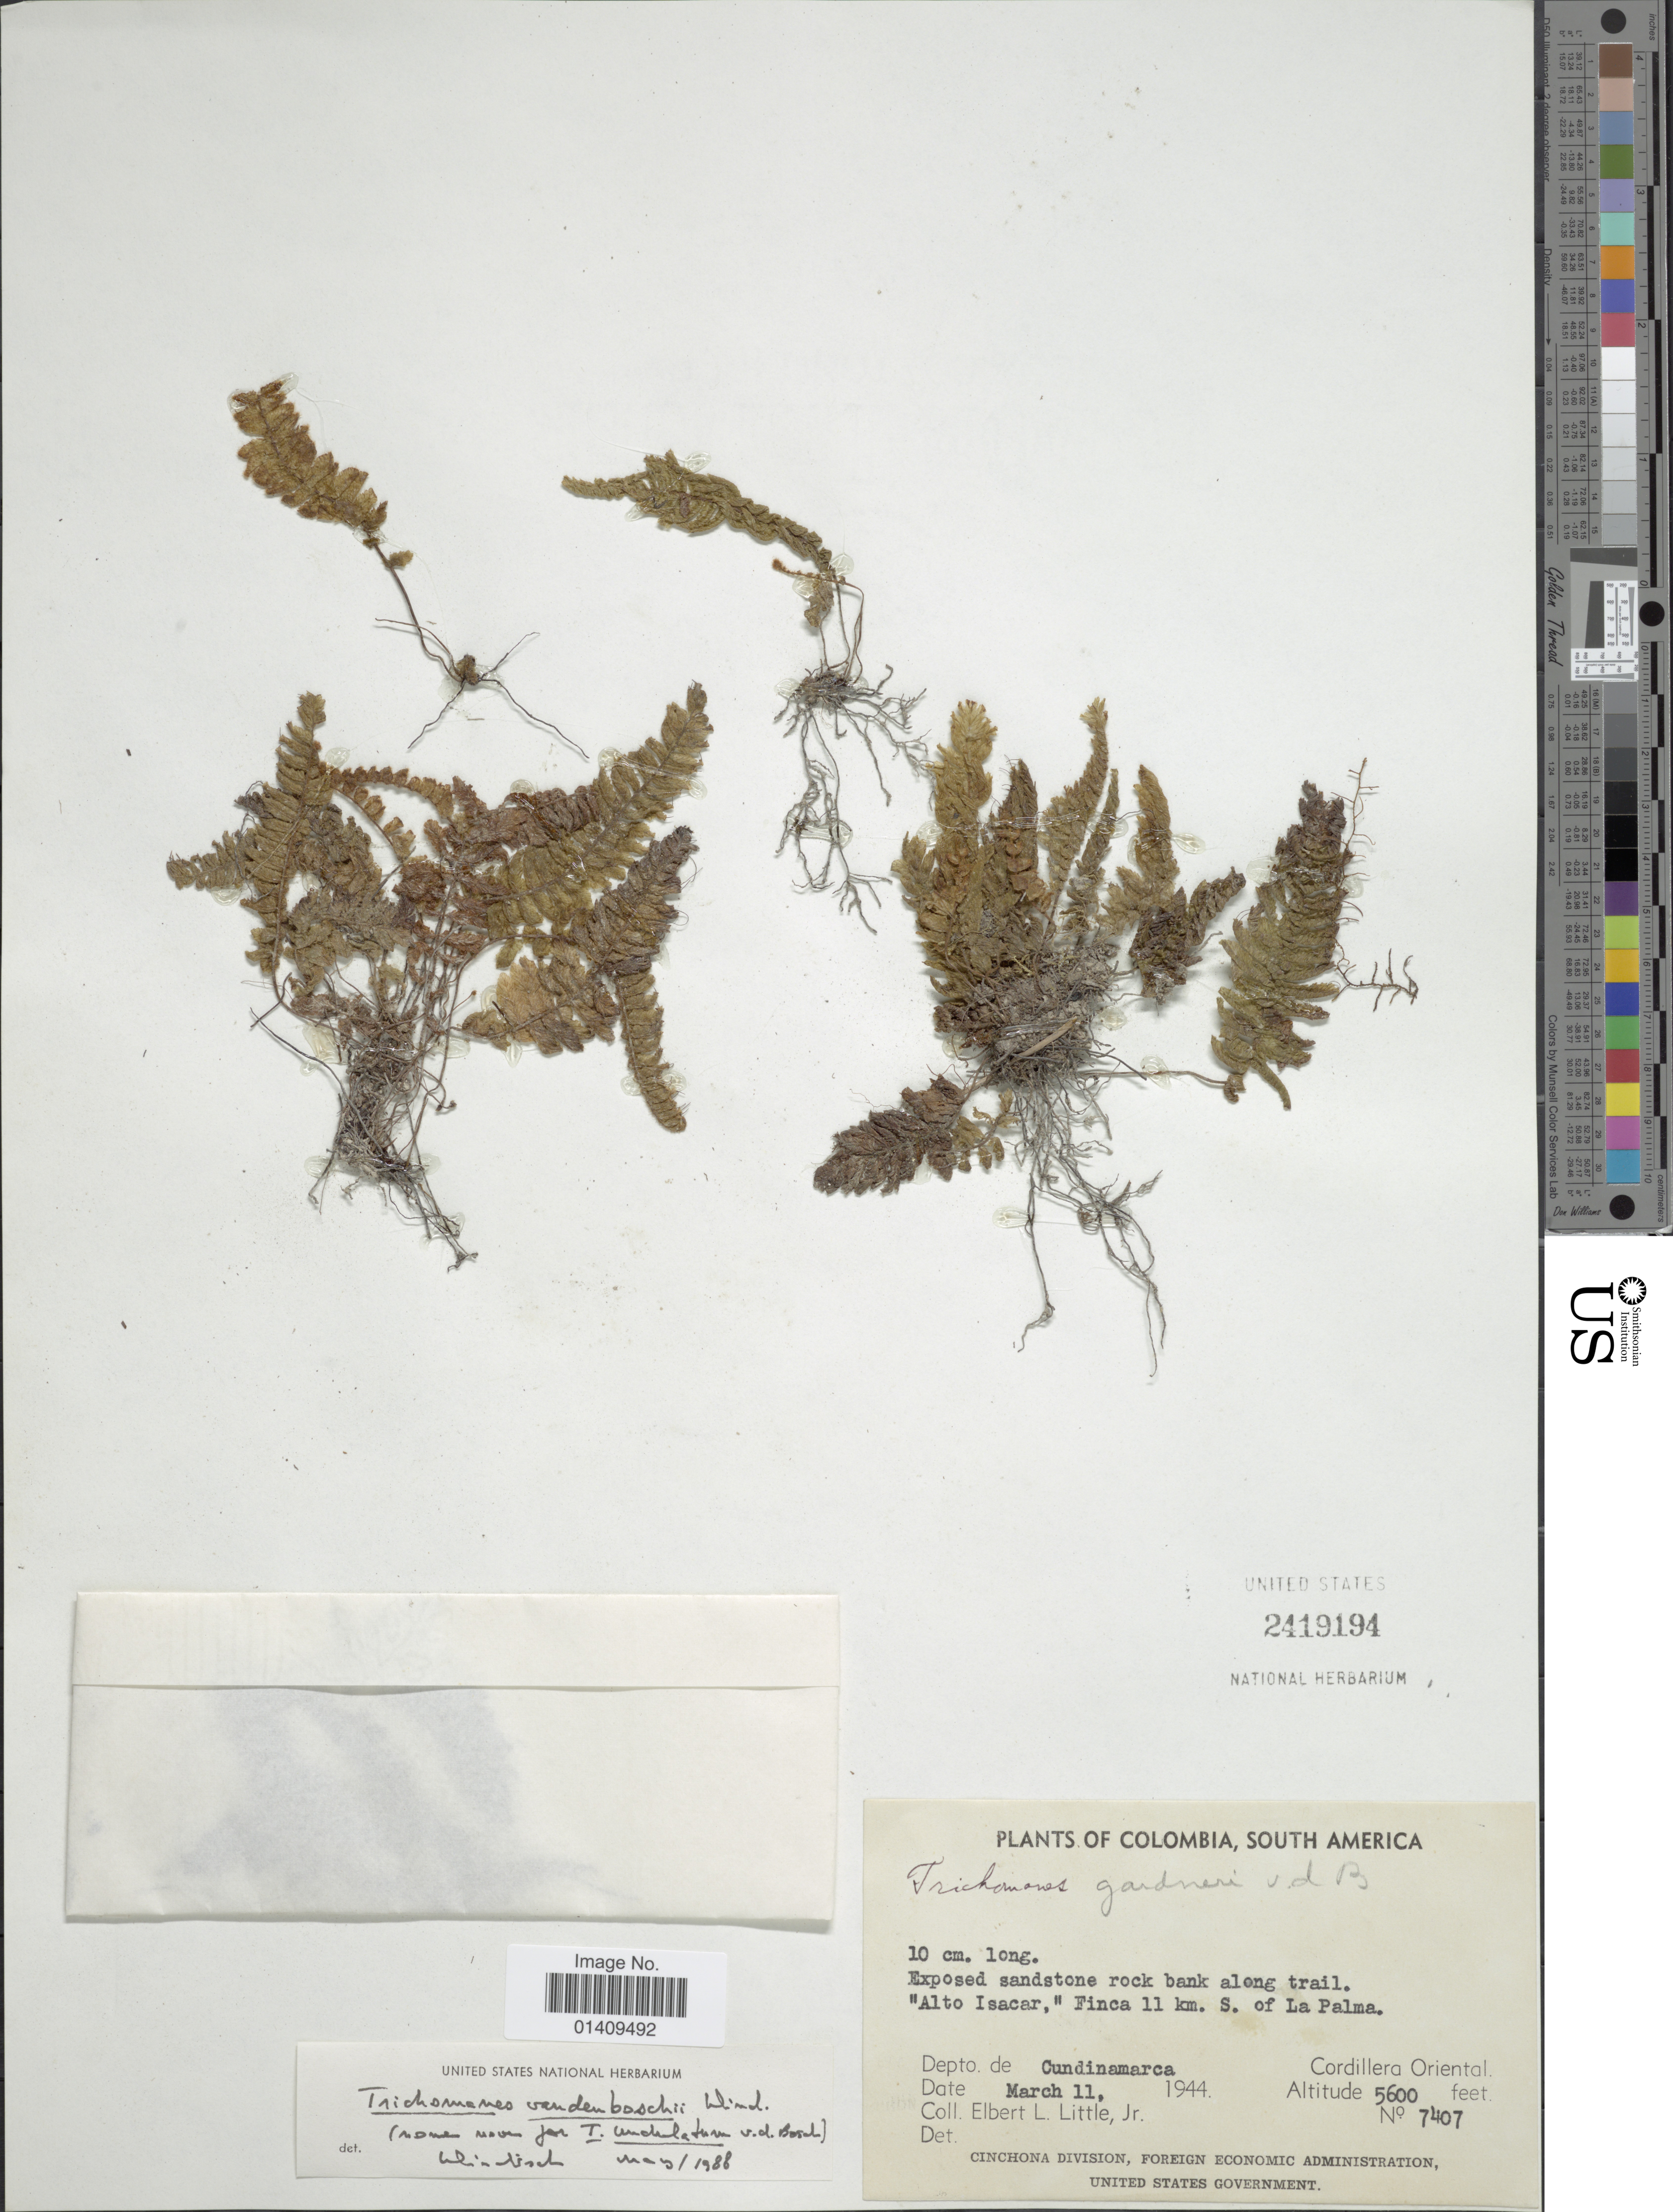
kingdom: Plantae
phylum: Tracheophyta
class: Polypodiopsida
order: Hymenophyllales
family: Hymenophyllaceae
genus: Trichomanes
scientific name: Trichomanes vandenboschii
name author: P.G. Windisch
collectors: E. L. Little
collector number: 7407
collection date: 1944-03-11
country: Colombia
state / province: Cundinamarca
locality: Depto. de Cundinamarca Cordillera Oriental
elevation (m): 1707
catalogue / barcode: US 2419194